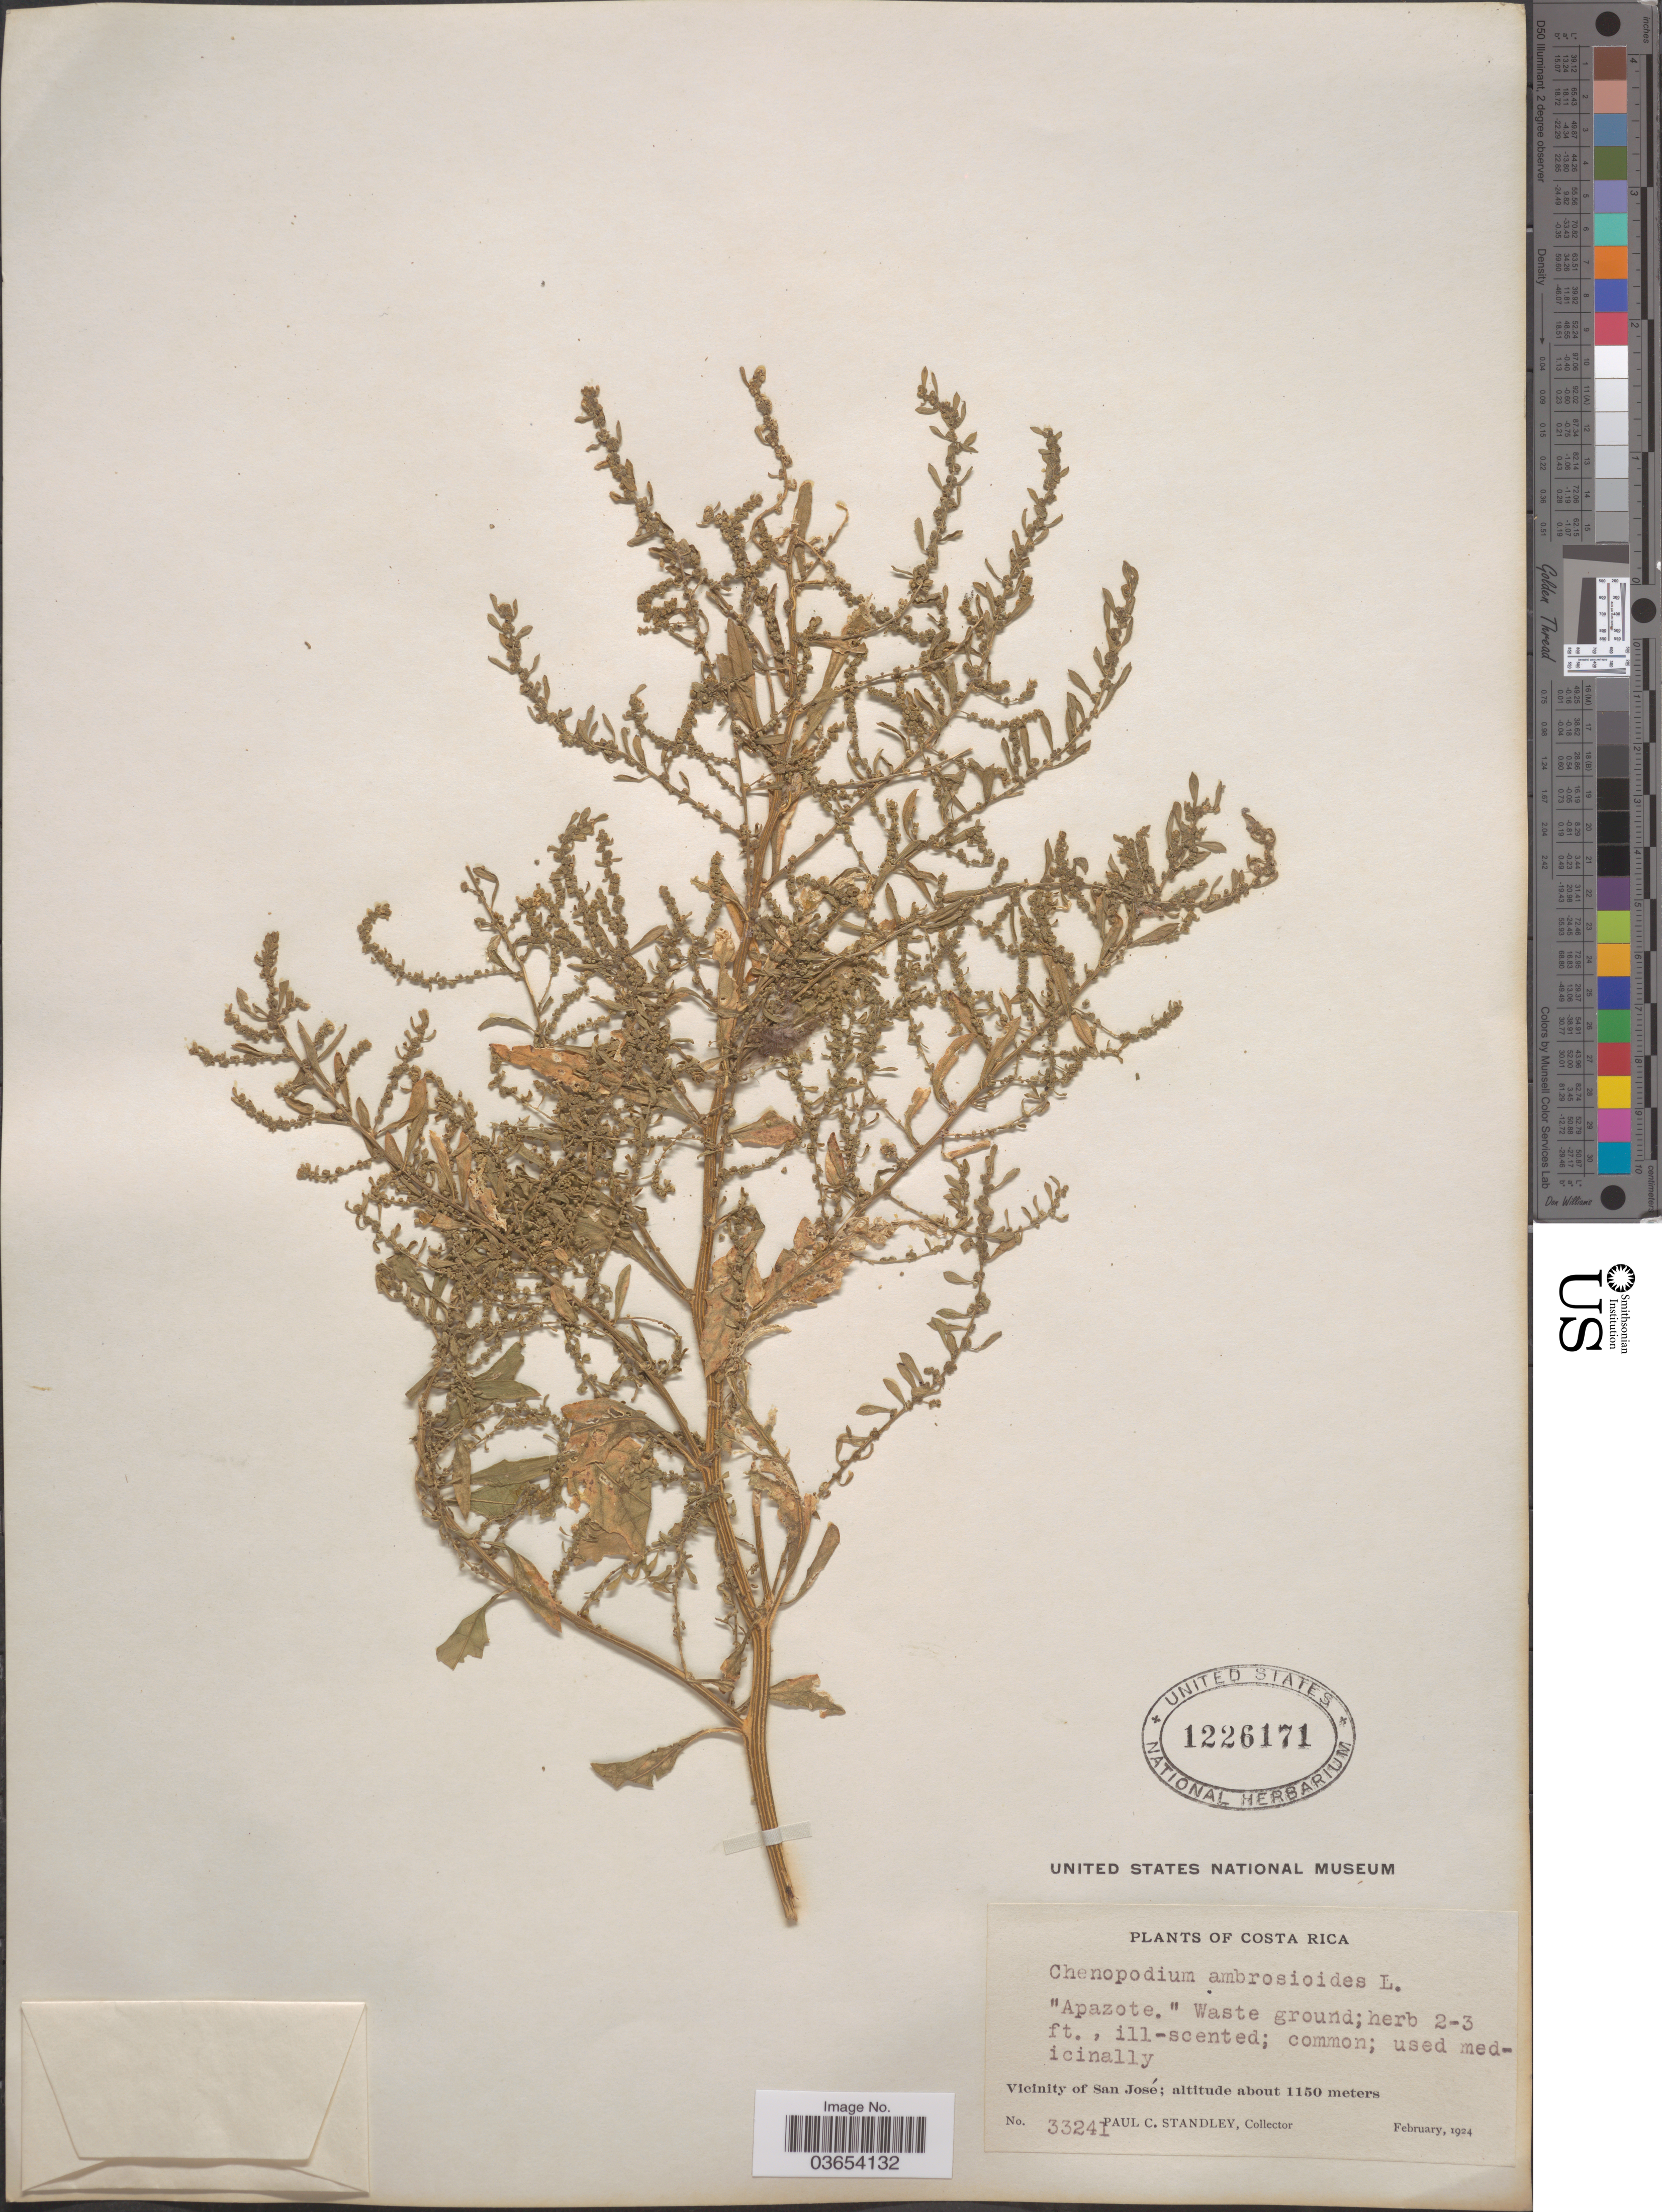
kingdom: Plantae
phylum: Tracheophyta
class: Magnoliopsida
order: Caryophyllales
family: Amaranthaceae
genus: Chenopodium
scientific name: Chenopodium ambrosioides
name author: L.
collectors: P. C. Standley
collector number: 33241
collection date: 1924-02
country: Costa Rica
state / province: San José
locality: Vicinity of San José.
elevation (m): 1150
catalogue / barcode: US 1226171